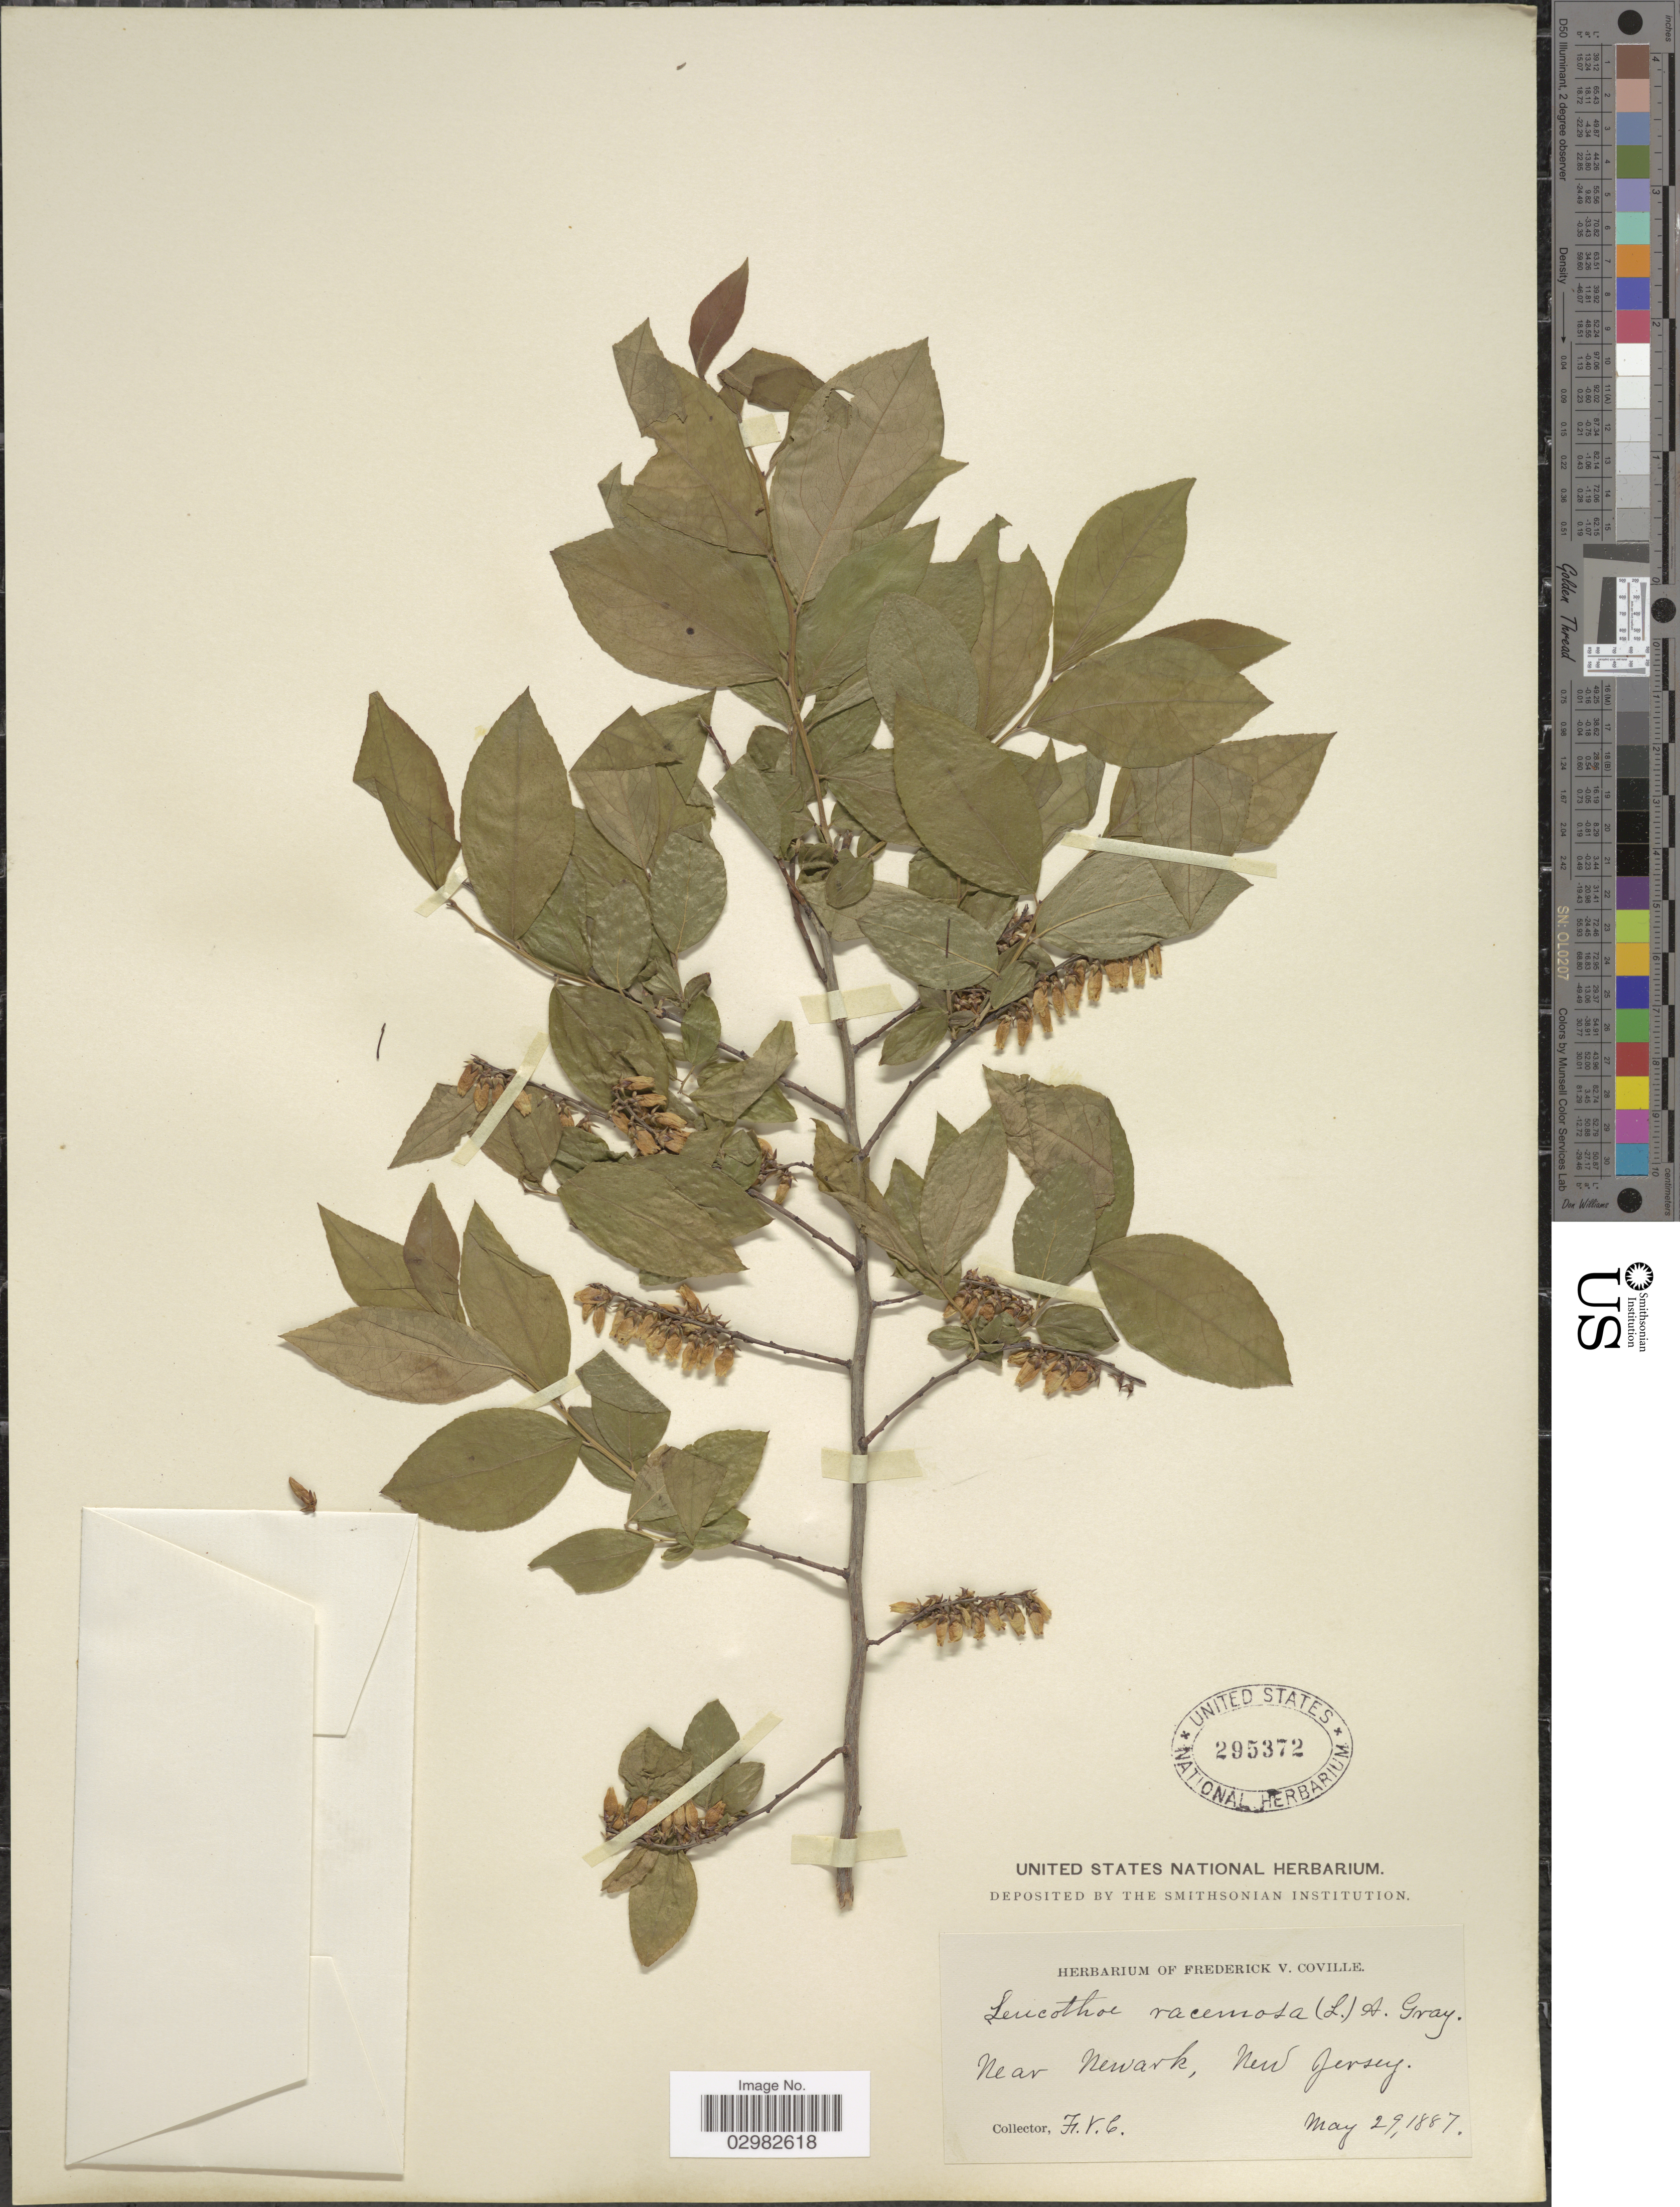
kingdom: Plantae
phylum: Tracheophyta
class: Magnoliopsida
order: Ericales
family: Ericaceae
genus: Leucothoe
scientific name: Leucothoë racemosa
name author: (L.) A. Gray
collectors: F. V. Coville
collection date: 1887-05-29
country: United States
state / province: New Jersey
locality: Near Newark.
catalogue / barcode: US 295372